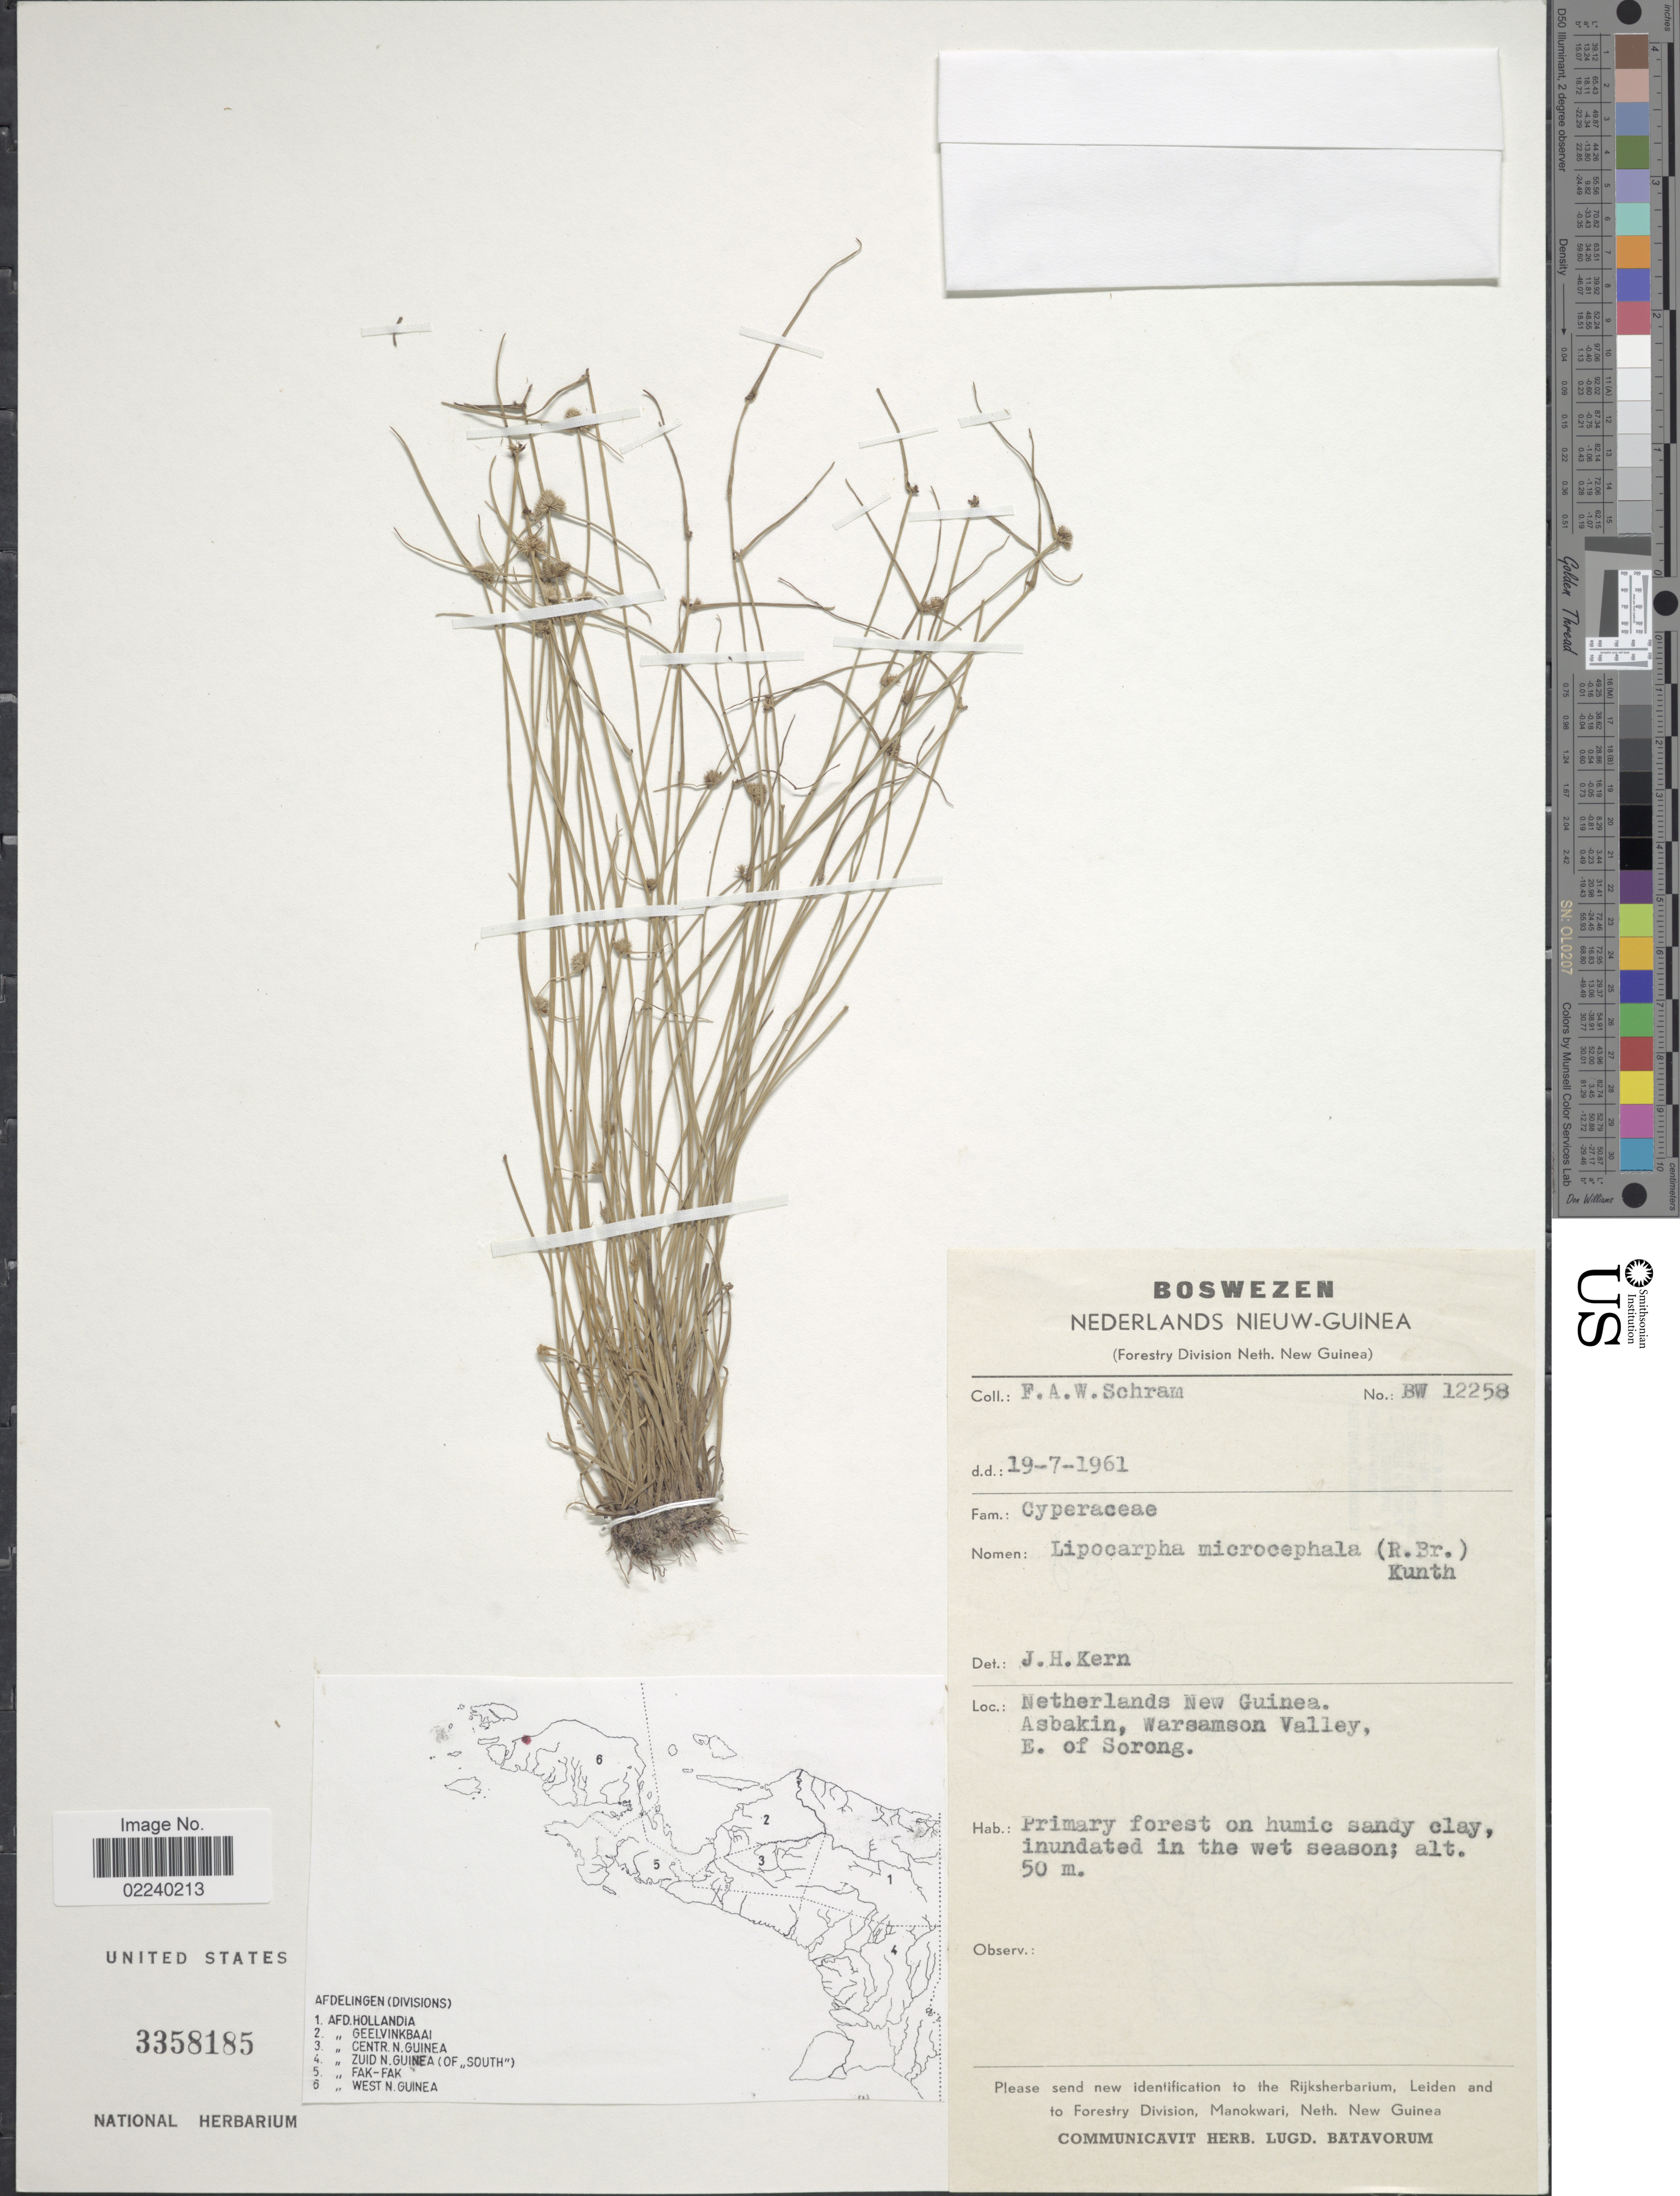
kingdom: Plantae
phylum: Tracheophyta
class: Liliopsida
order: Poales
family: Cyperaceae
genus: Cyperus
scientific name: Cyperus leptocarpus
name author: (F. Muell.) Bauters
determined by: Strong, M. T., (US), Smithsonian Institution - National Museum of Natural History (UNITED STATES)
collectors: F.A.W. Schram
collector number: BW12258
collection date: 1961-07-19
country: Indonesia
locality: Nederlands Nieuw-Guinea, Asbakin, Warsamson Valley, E. of Sorong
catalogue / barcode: US 3358185